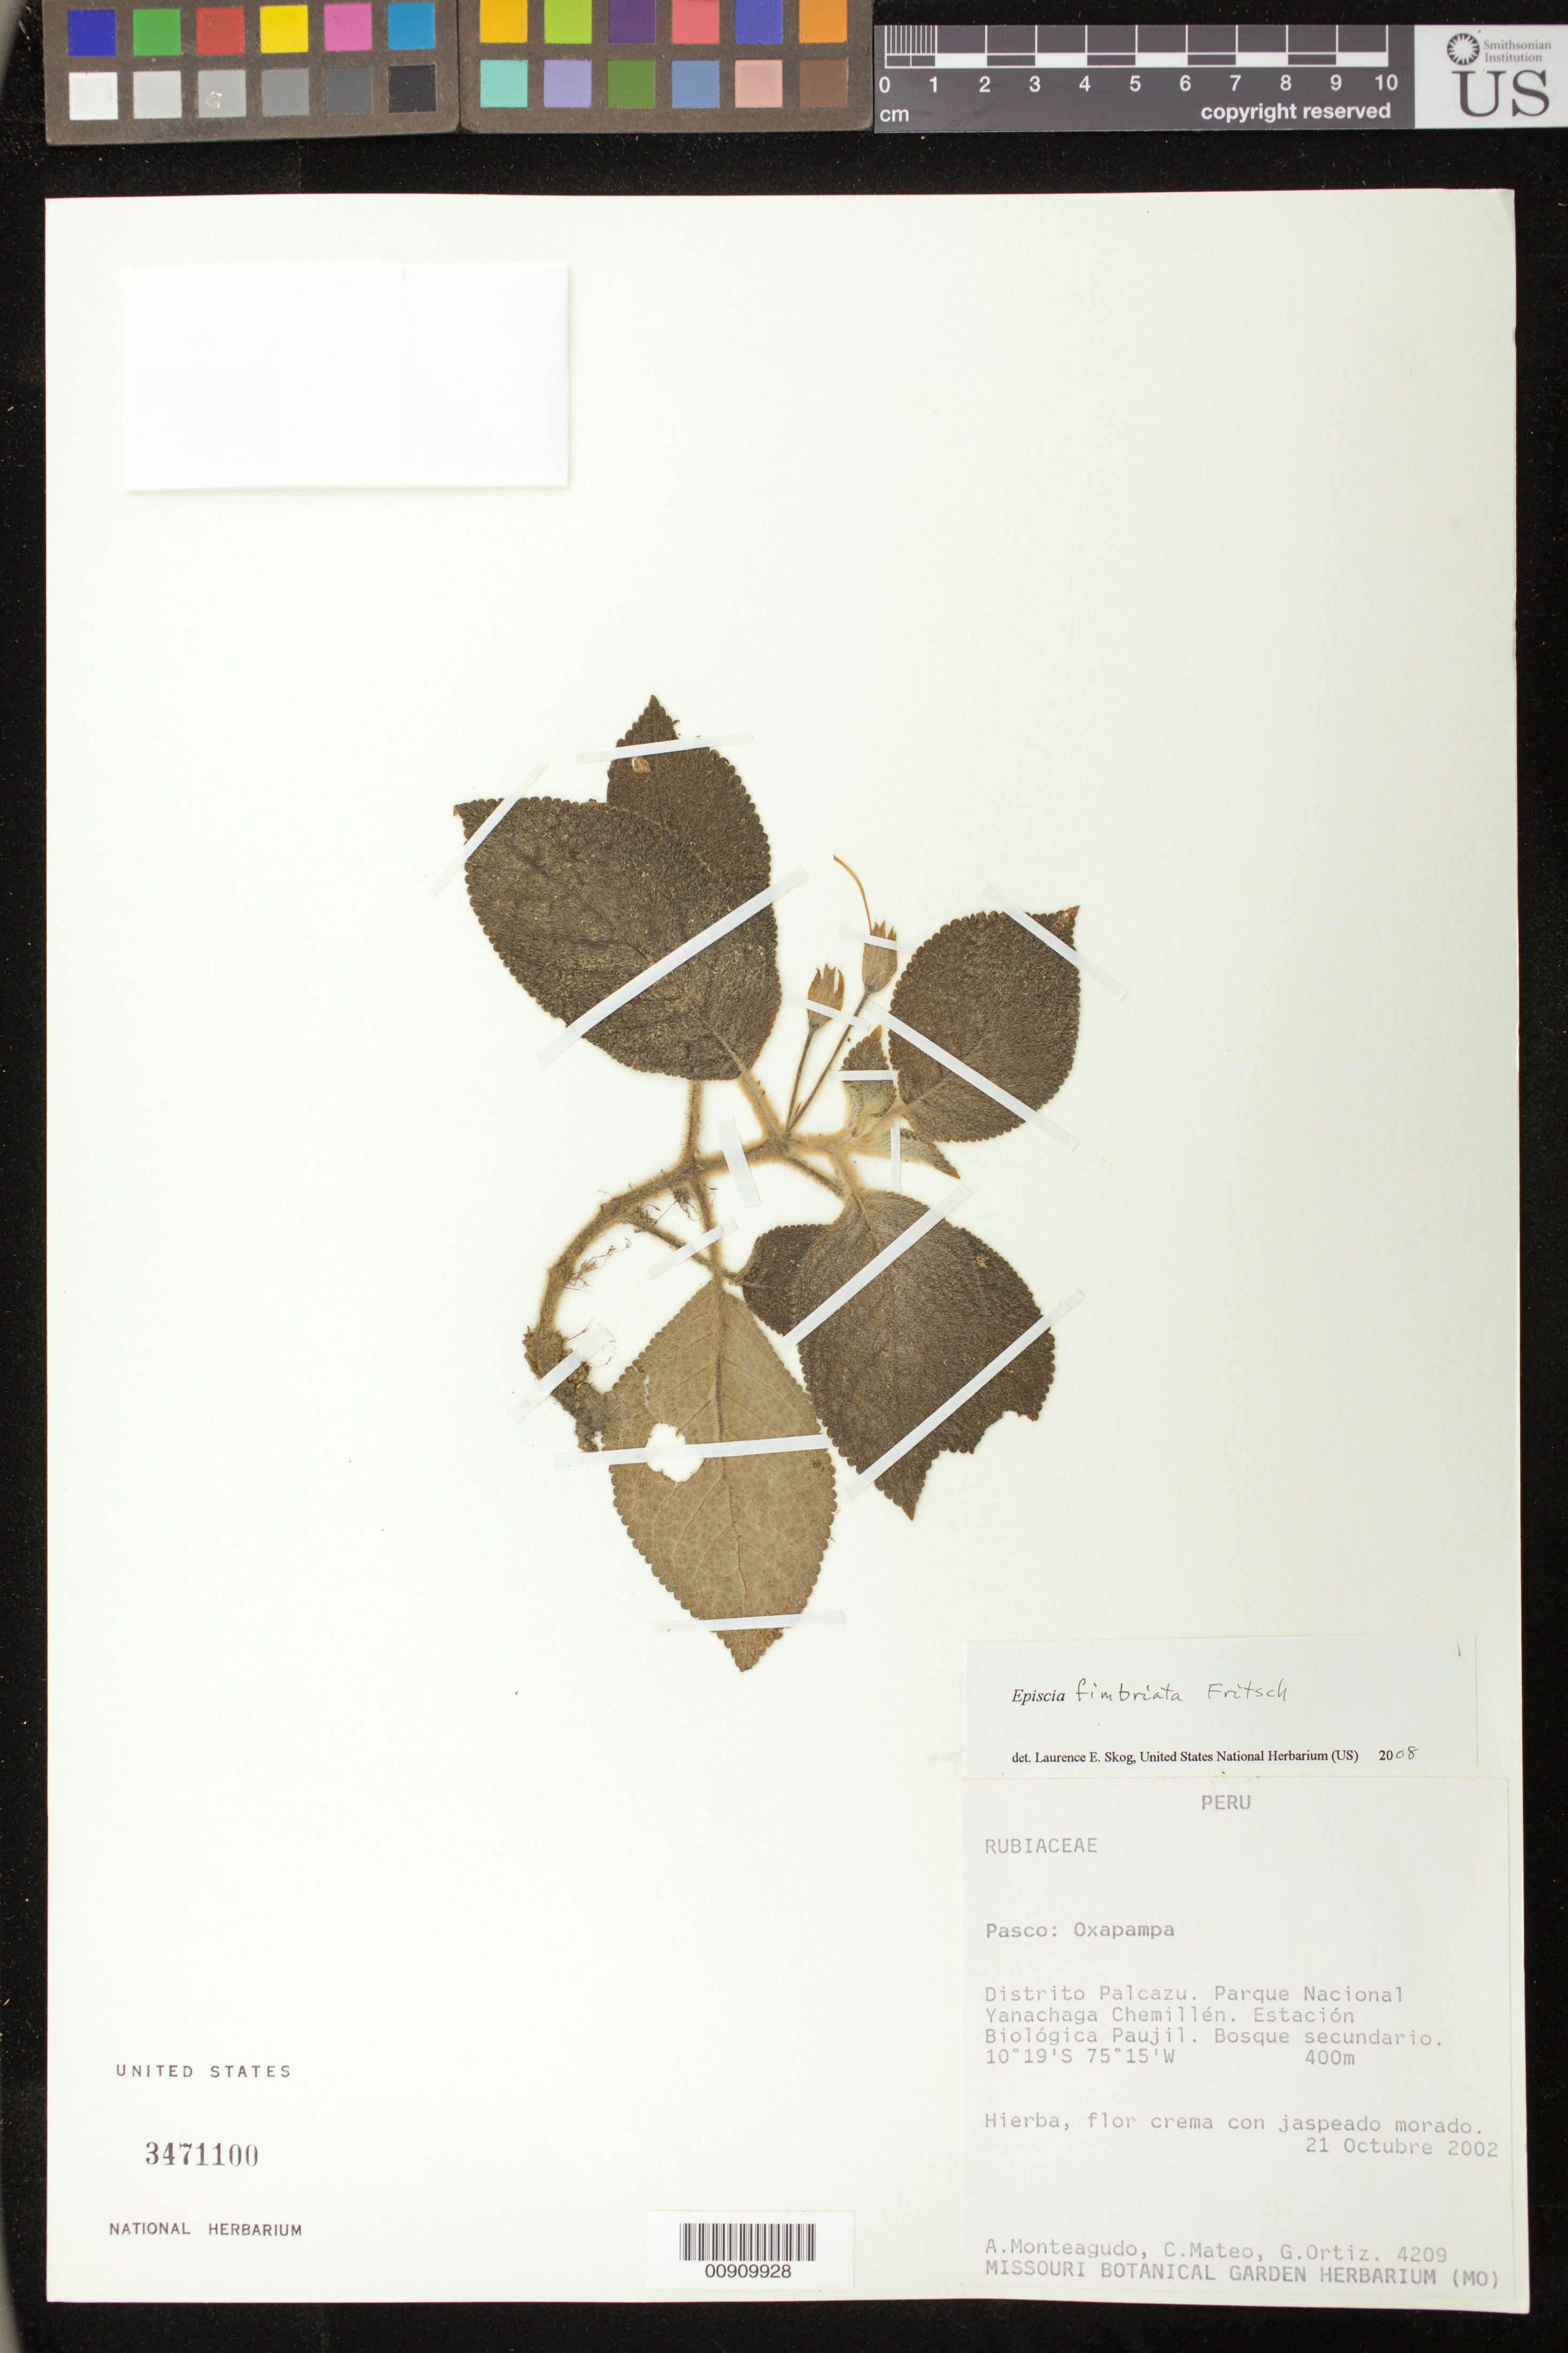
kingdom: Plantae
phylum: Tracheophyta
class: Magnoliopsida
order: Lamiales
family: Gesneriaceae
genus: Episcia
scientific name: Episcia fimbriata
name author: Fritsch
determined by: Skog, Laurence E.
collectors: A. Monteagudo, C. Mateo & G. Ortiz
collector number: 4209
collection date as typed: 21 Oct 2002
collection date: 2002-10-21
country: Peru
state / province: Pasco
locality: Pasco: Oxapampa. Distrito Palcazu. Parque Nacional Yanachaga Chemillén, Estación Biológica Paujil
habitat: Bosque secundario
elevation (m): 400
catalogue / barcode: US 3471100